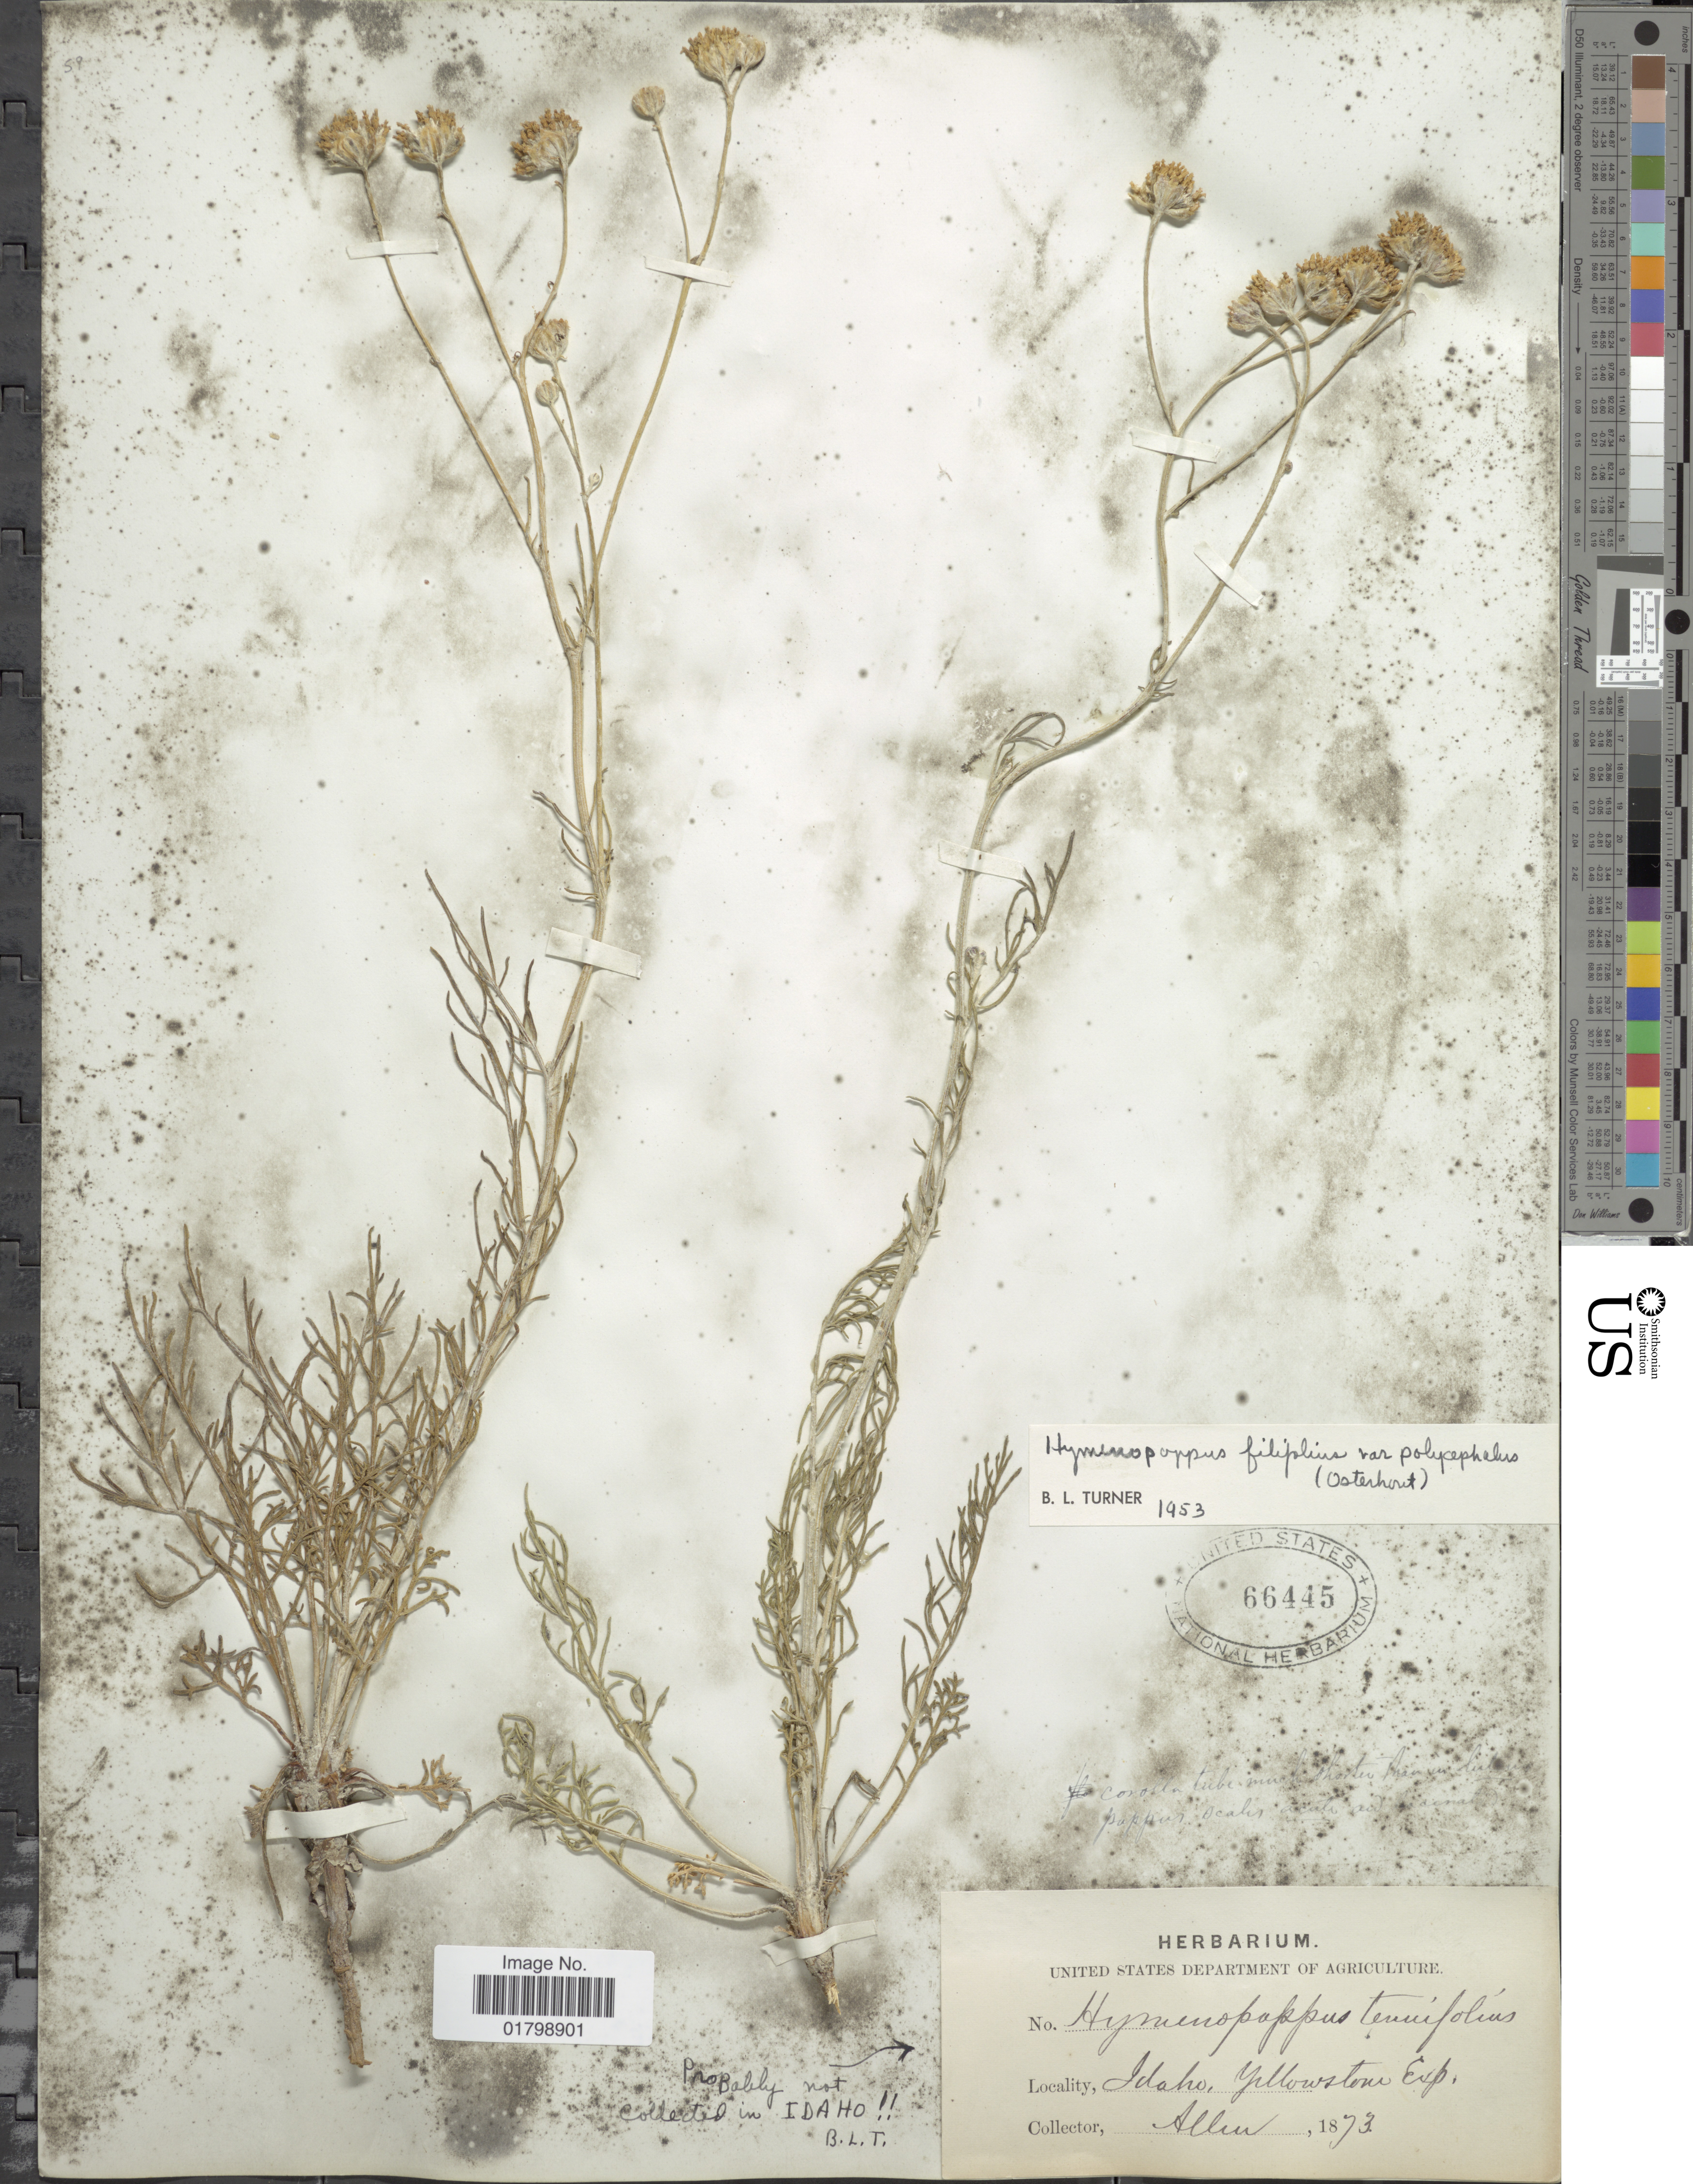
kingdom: Plantae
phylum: Tracheophyta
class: Magnoliopsida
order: Asterales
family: Asteraceae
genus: Hymenopappus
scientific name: Hymenopappus filifolius var. polycephalus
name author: (Osterh.) B.L. Turner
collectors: -- Allen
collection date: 1873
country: United States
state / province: Idaho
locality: Yellowstone Exp.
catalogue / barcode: US 66445